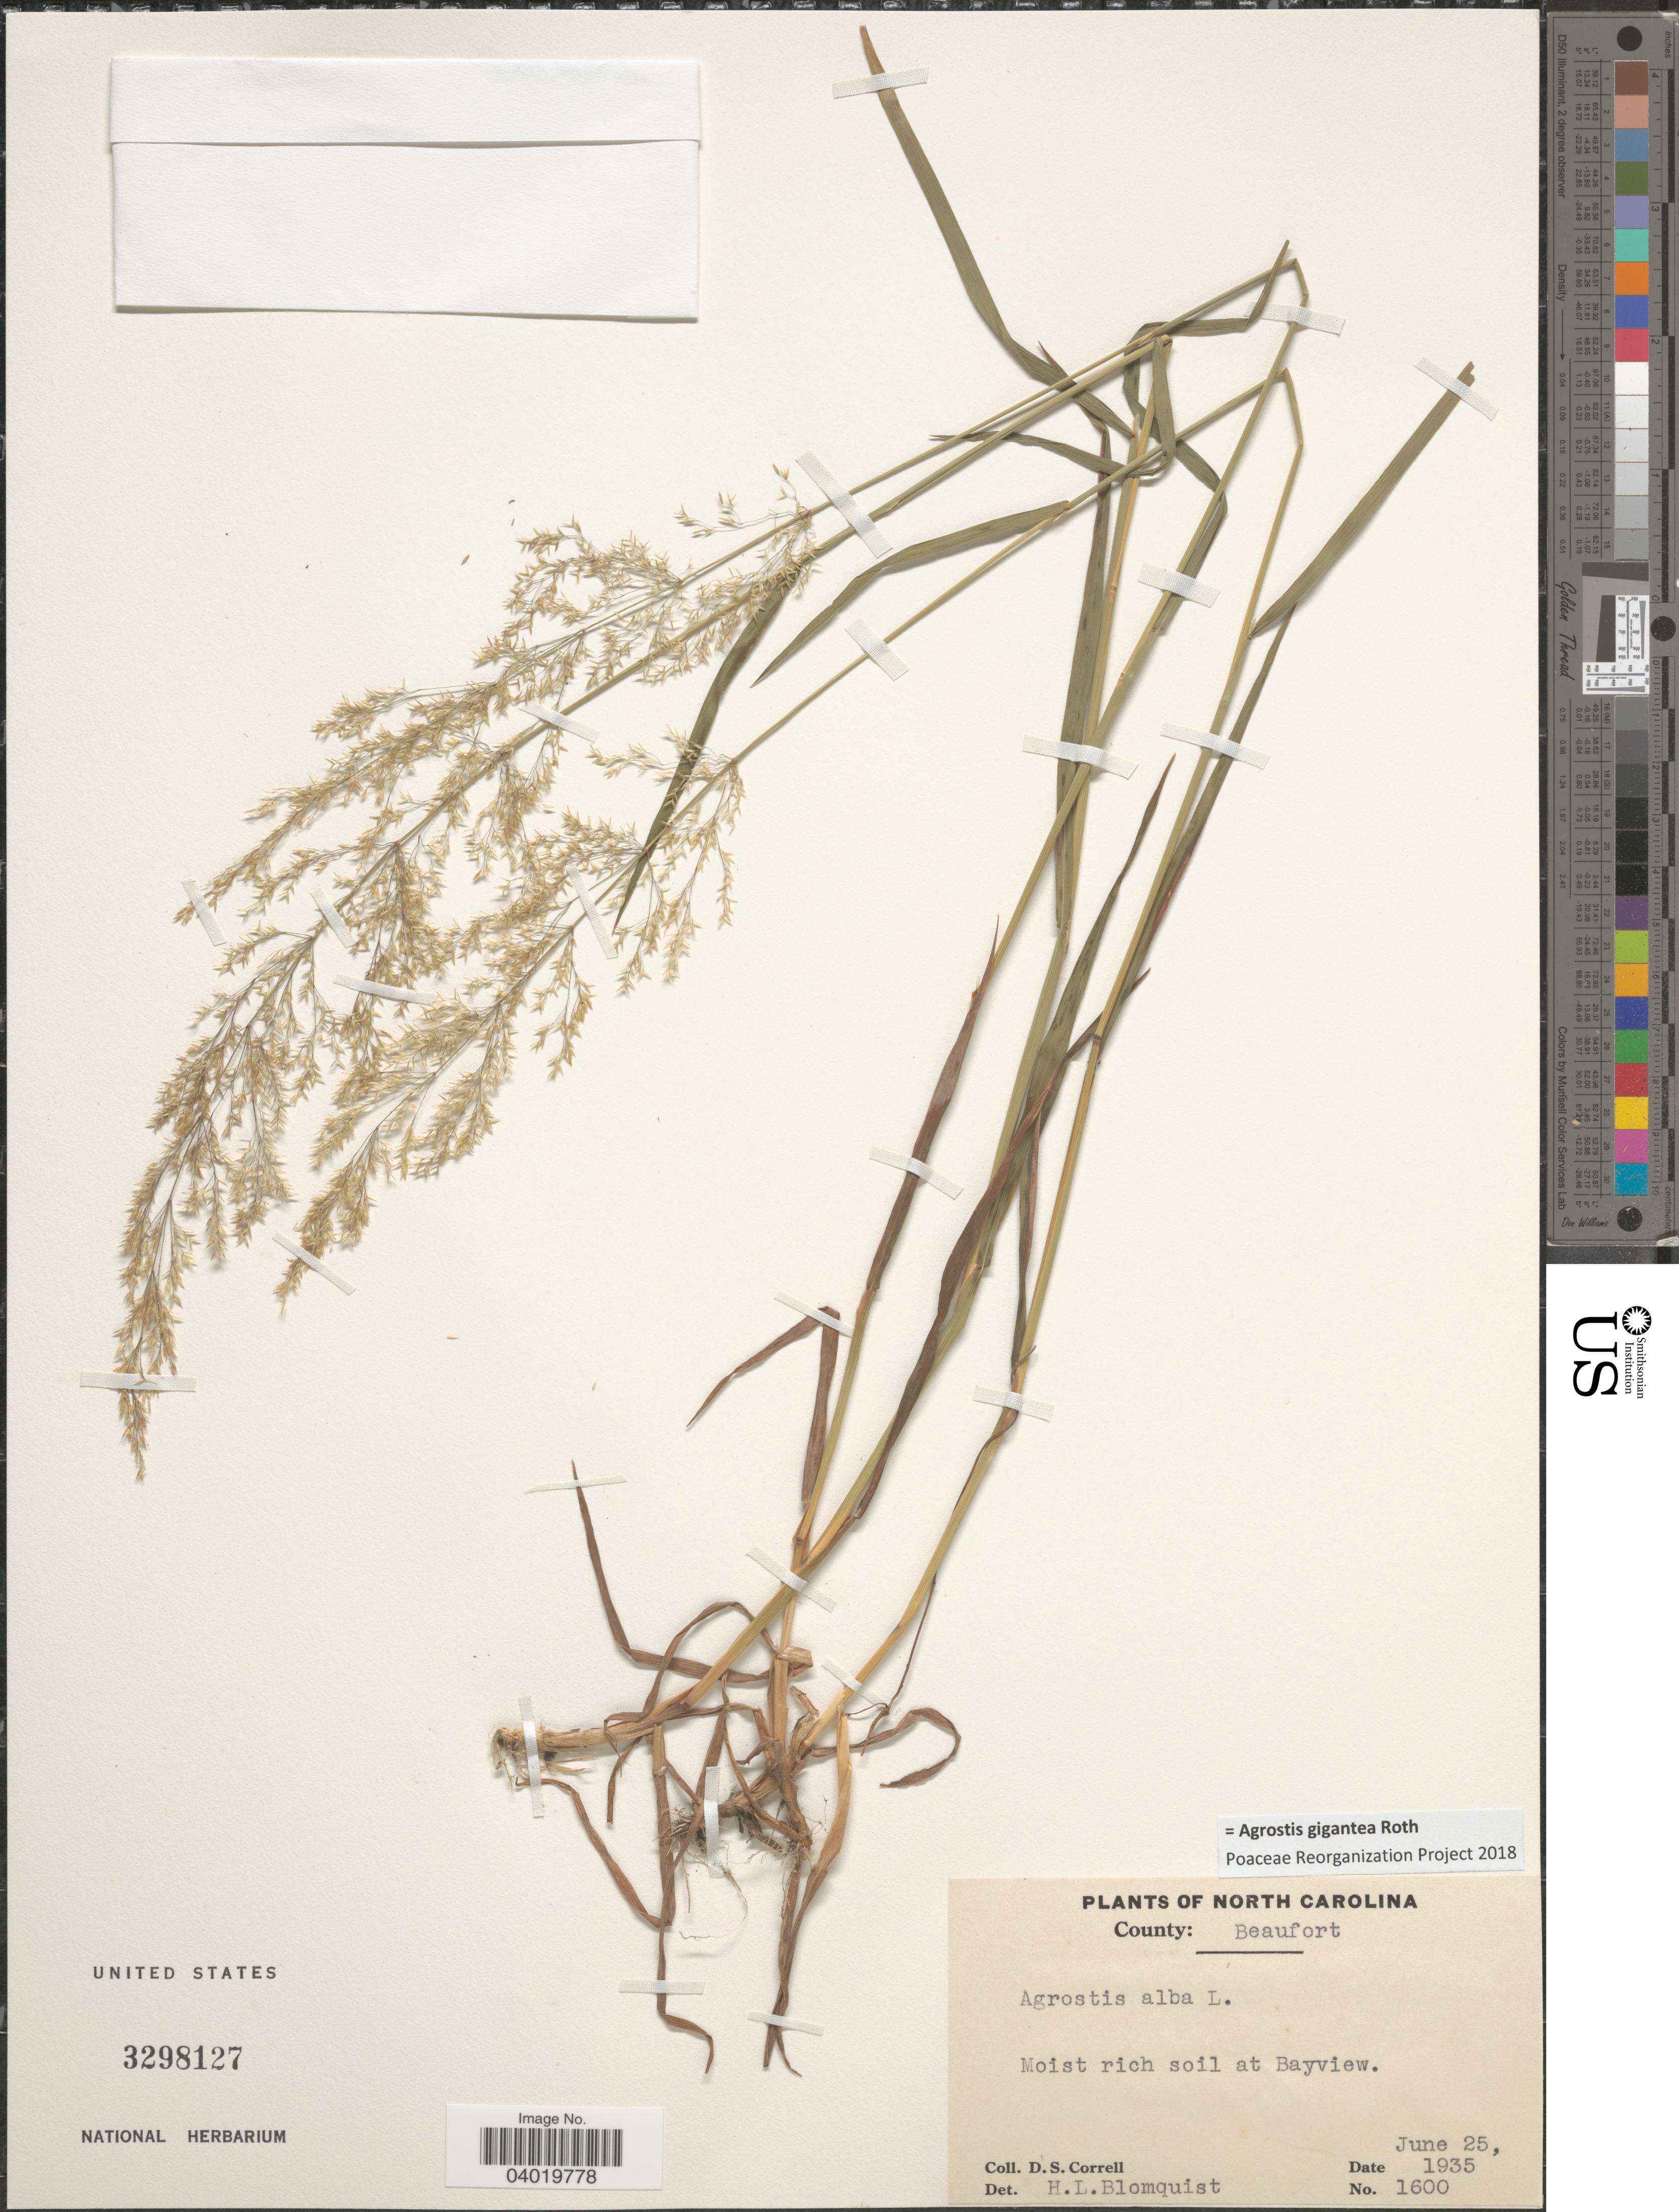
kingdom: Plantae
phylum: Tracheophyta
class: Liliopsida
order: Poales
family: Poaceae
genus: Agrostis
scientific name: Agrostis gigantea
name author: Roth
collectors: D. S. Correll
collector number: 1600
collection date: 1935-06-25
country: United States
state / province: North Carolina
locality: County: Beaufort. Moist rich soil at Bayview.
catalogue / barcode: US 3298127